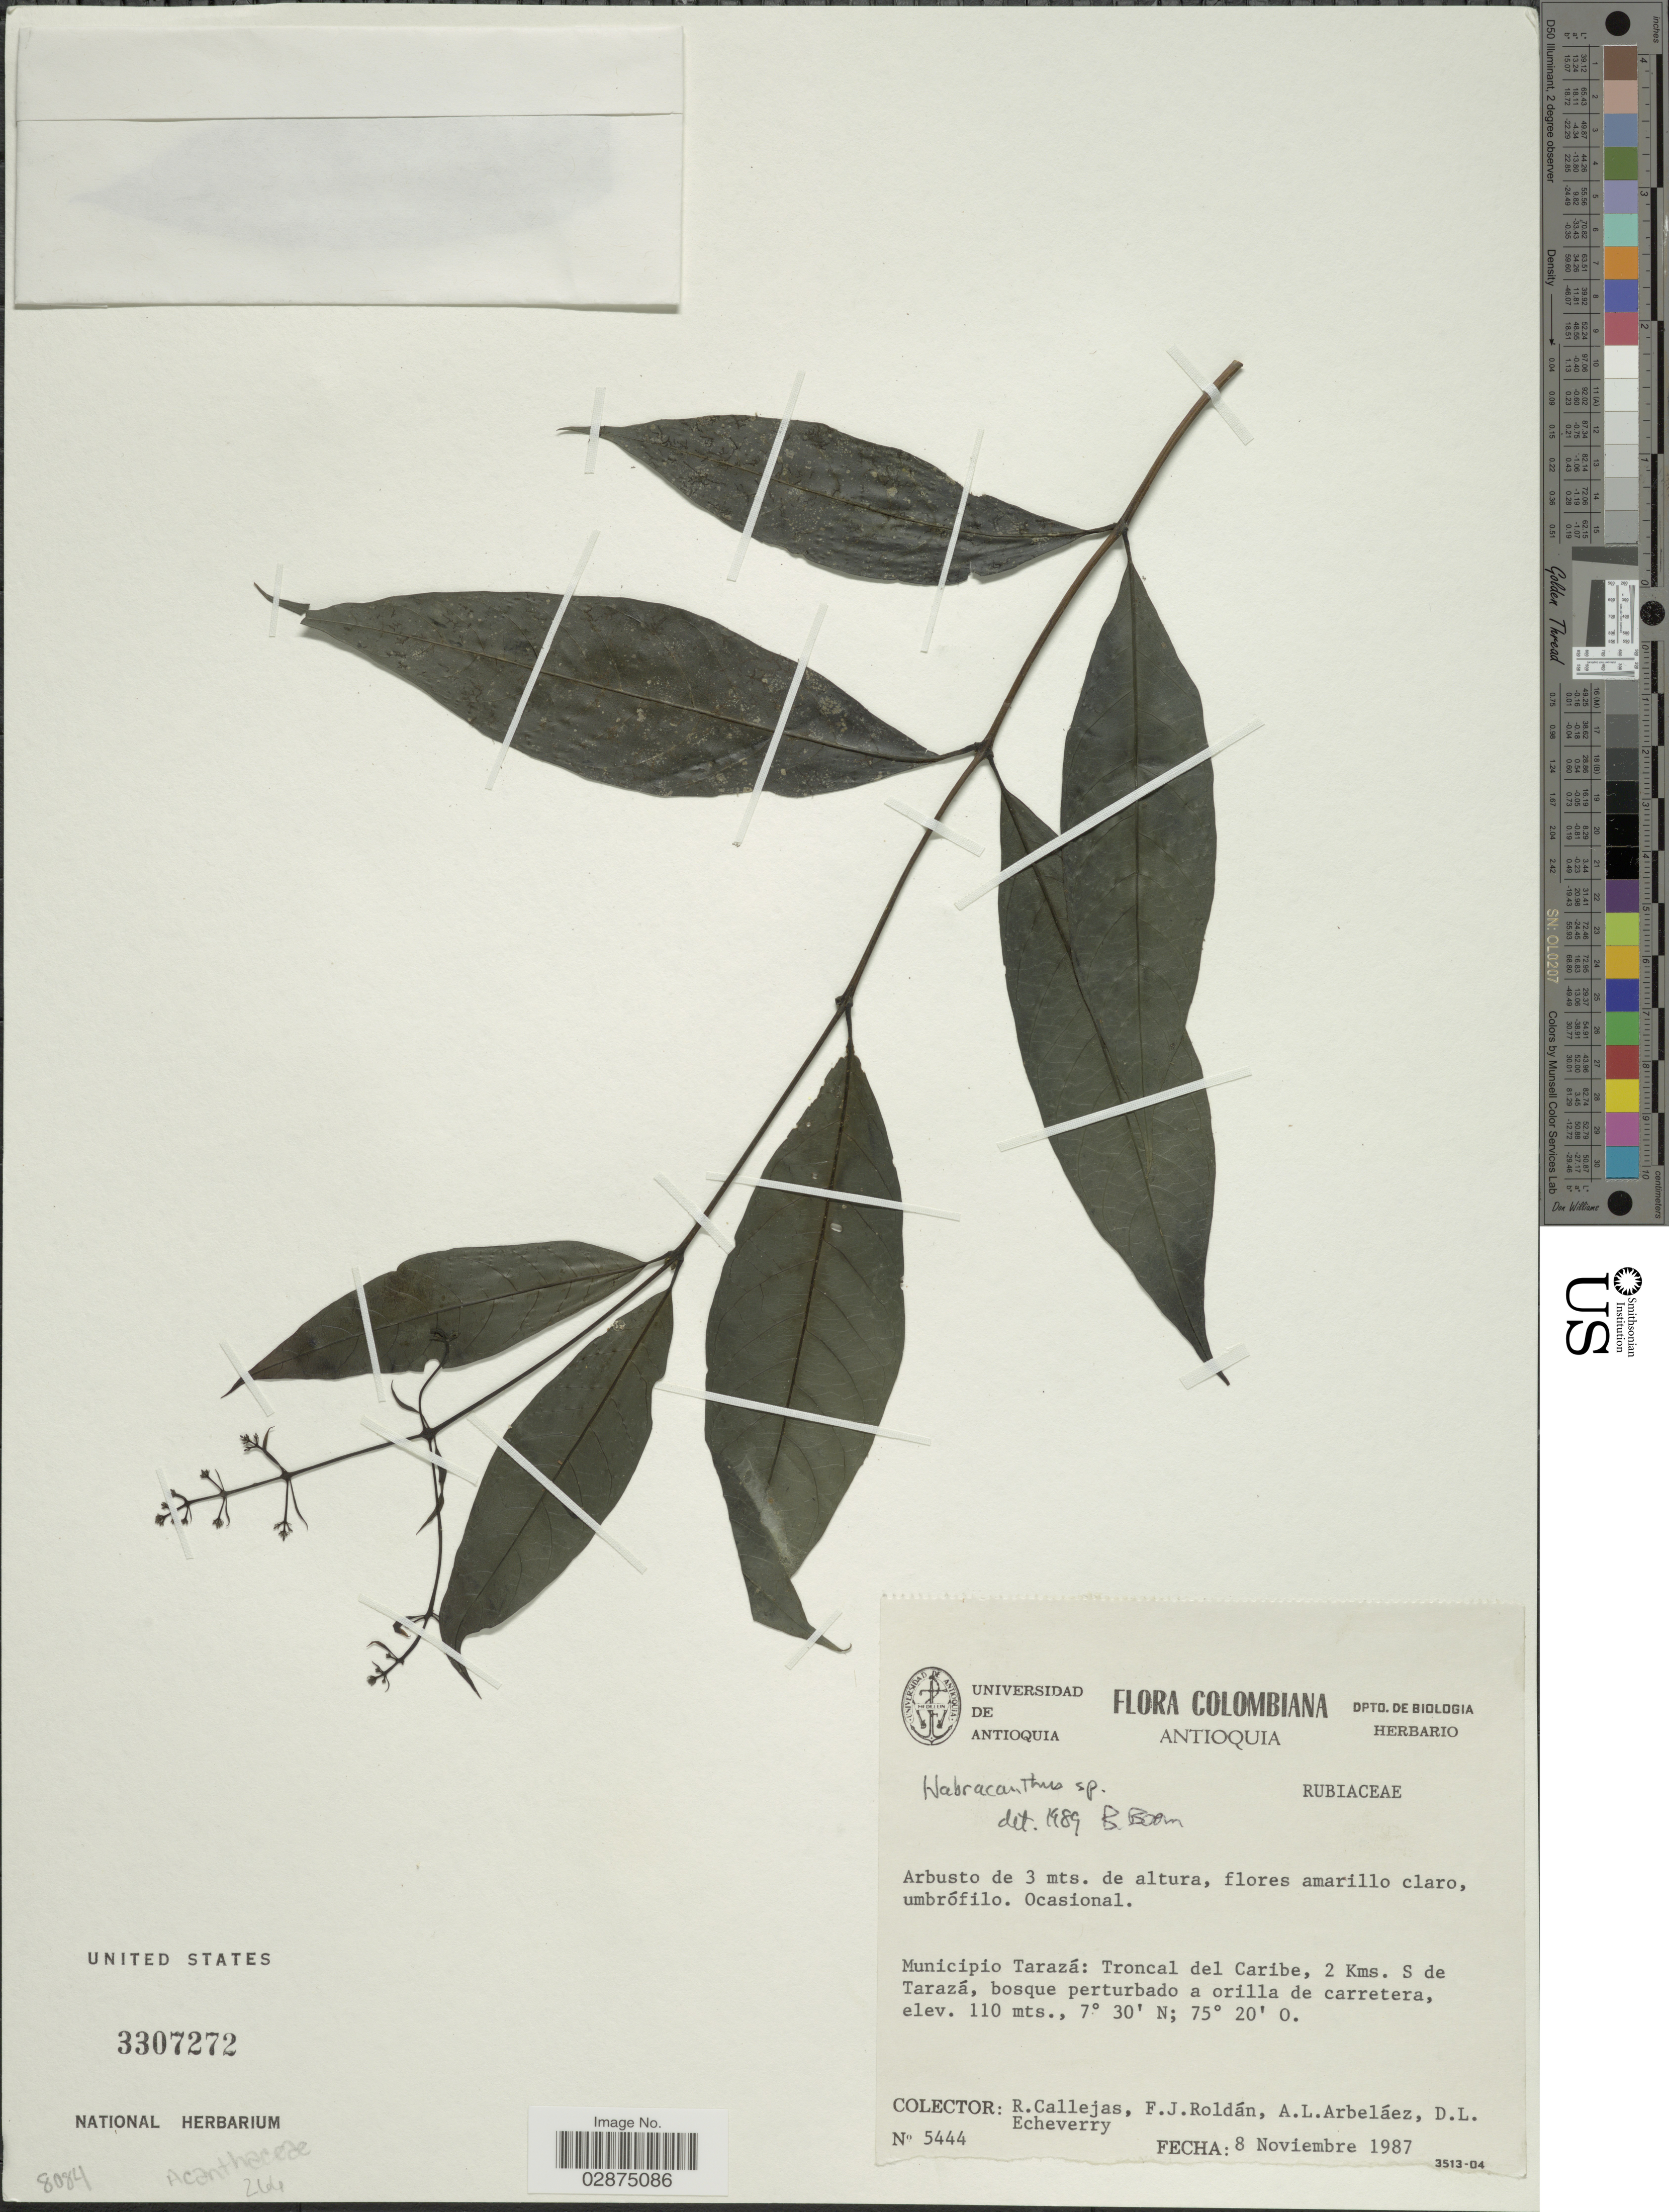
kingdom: Plantae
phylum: Tracheophyta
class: Magnoliopsida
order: Lamiales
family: Acanthaceae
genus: Habracanthus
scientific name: Habracanthus sp.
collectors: R. Callejas, F. J. Roldán, A. Arbeláez Alvarez & D. Echeverry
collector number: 5444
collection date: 1987-11-08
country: Colombia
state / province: Antioquia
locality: Municipio Tarazá: Troncal del Caribe, 2 Kms. S de Tarazá, bosque perturbado a orilla de carretera.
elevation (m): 110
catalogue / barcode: US 3307272